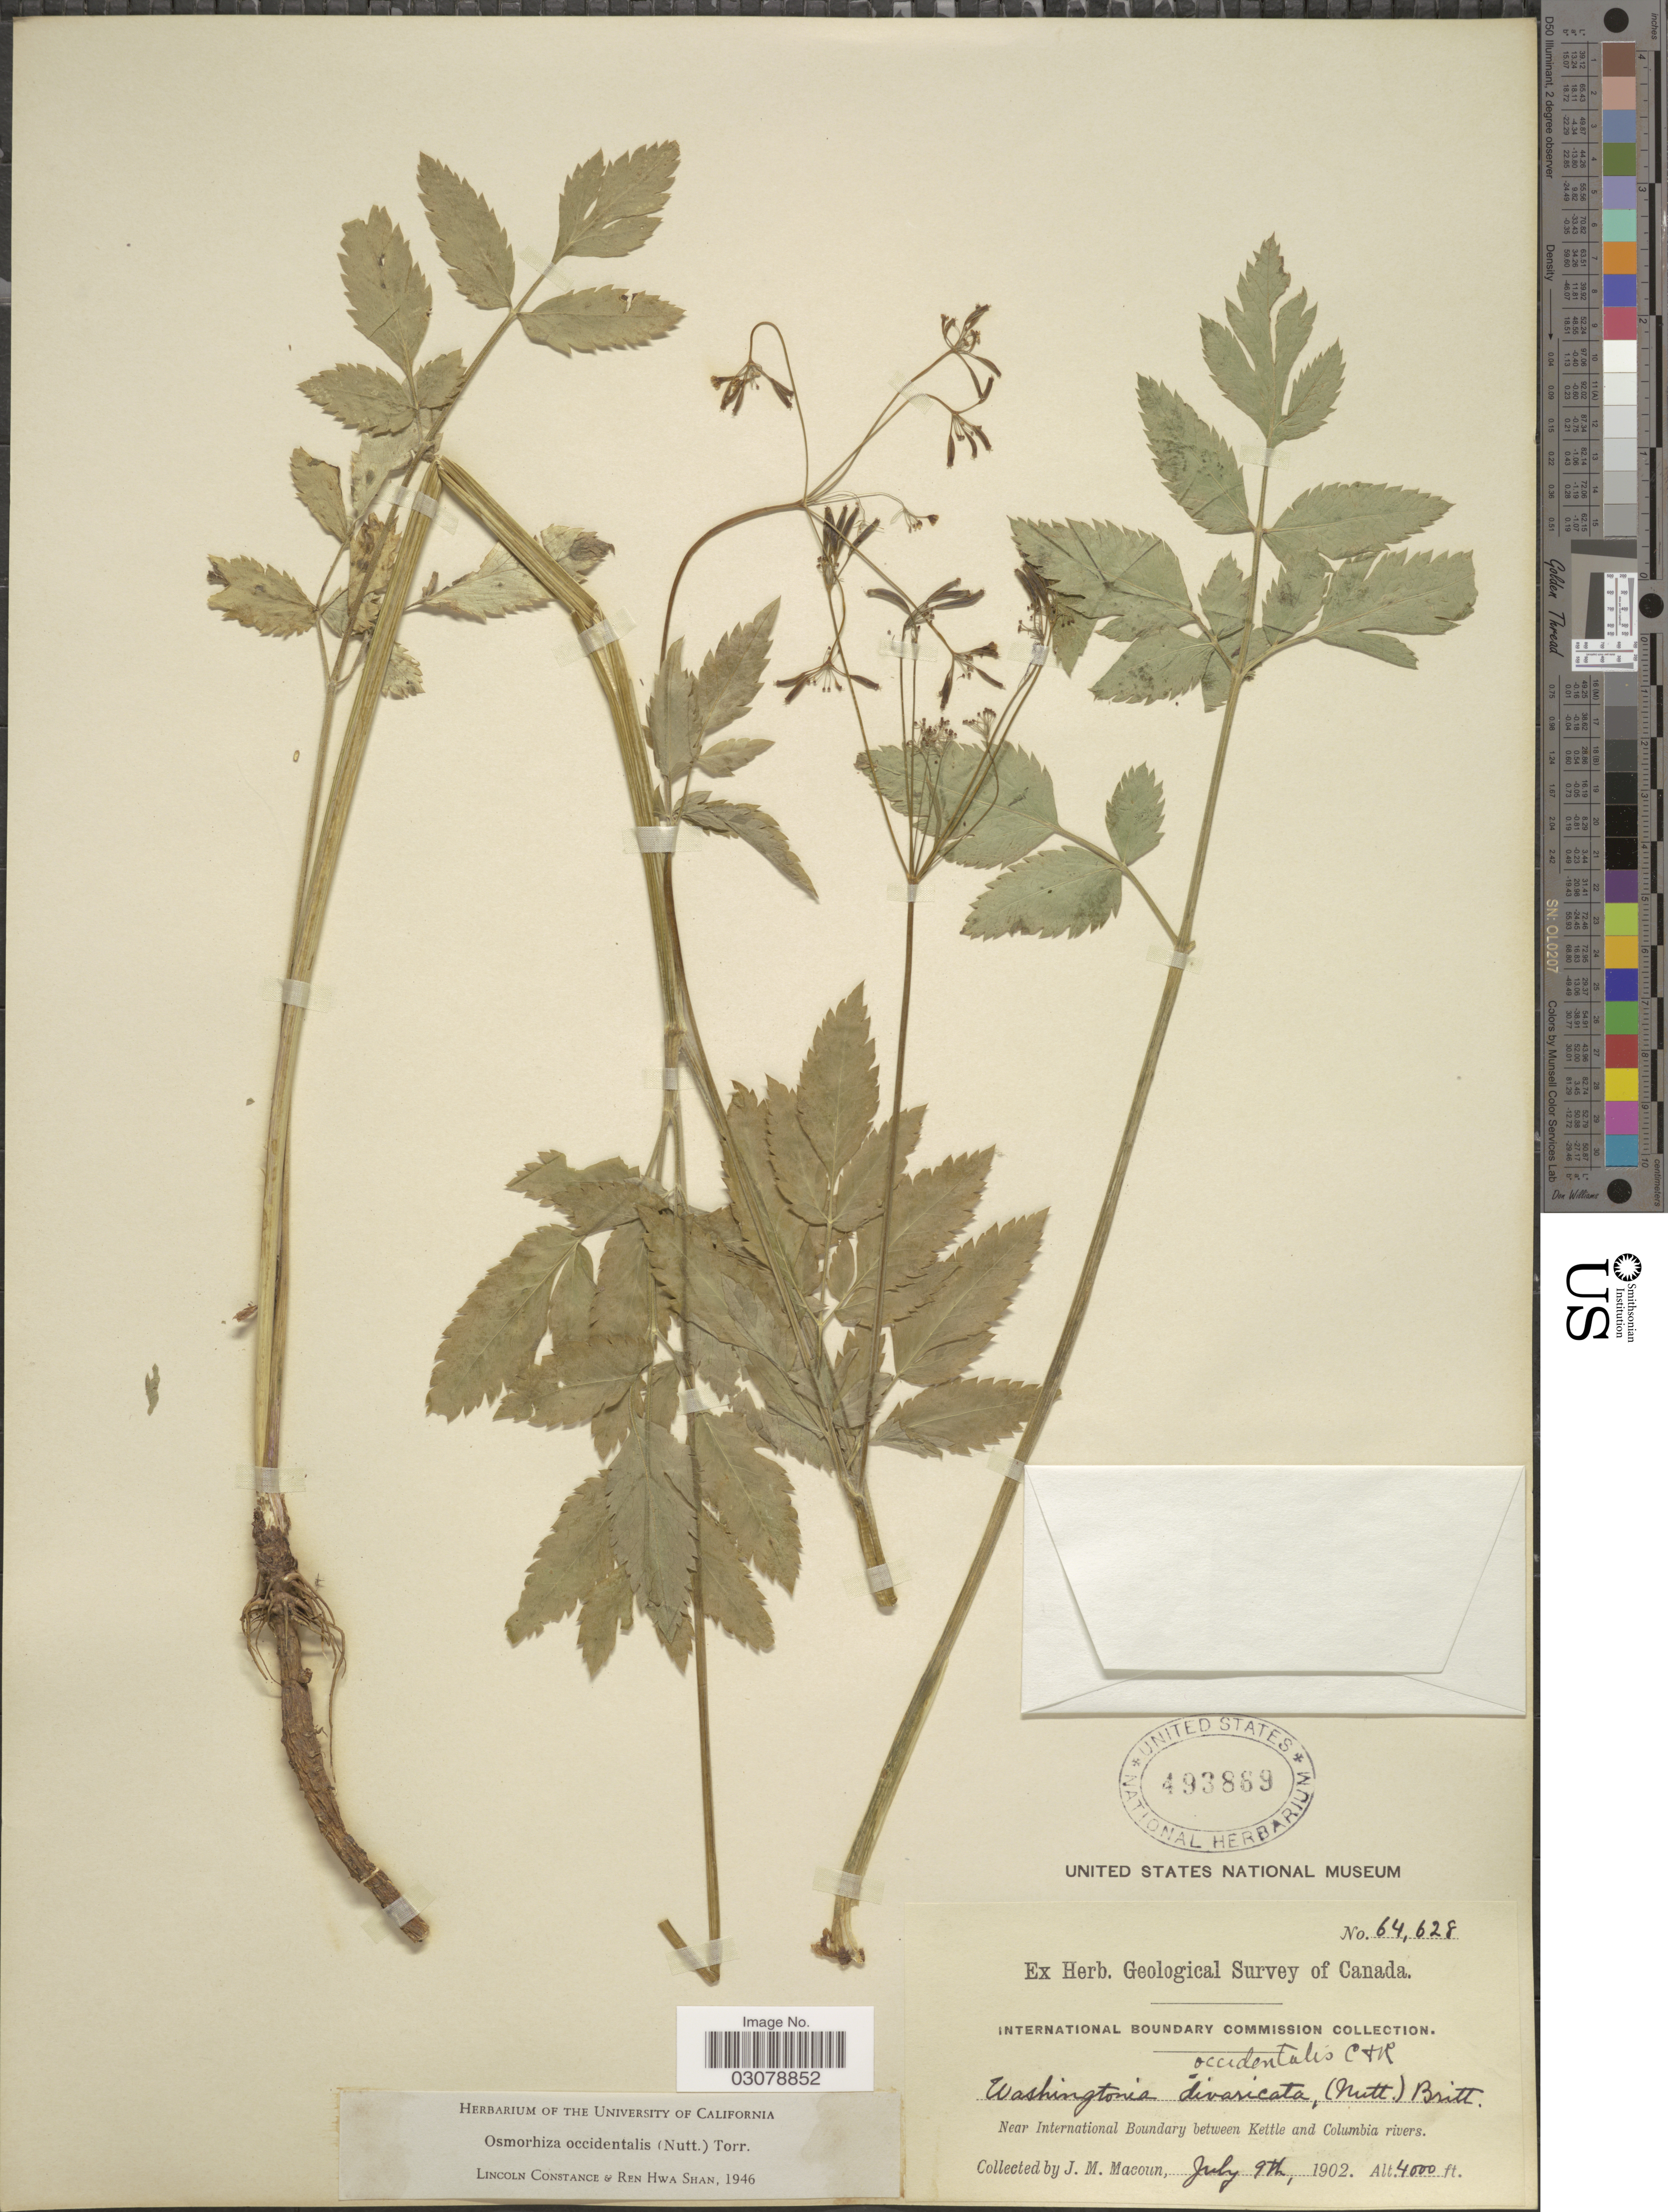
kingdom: Plantae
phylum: Tracheophyta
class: Magnoliopsida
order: Apiales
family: Apiaceae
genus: Osmorhiza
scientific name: Osmorhiza occidentalis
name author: (Nutt.) Torr.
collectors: J. M. Macoun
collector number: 64628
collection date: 1902-07-09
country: Canada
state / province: British Columbia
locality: Near International Boundary between Kettle and Columbia rivers.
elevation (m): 1219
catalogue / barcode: US 493869